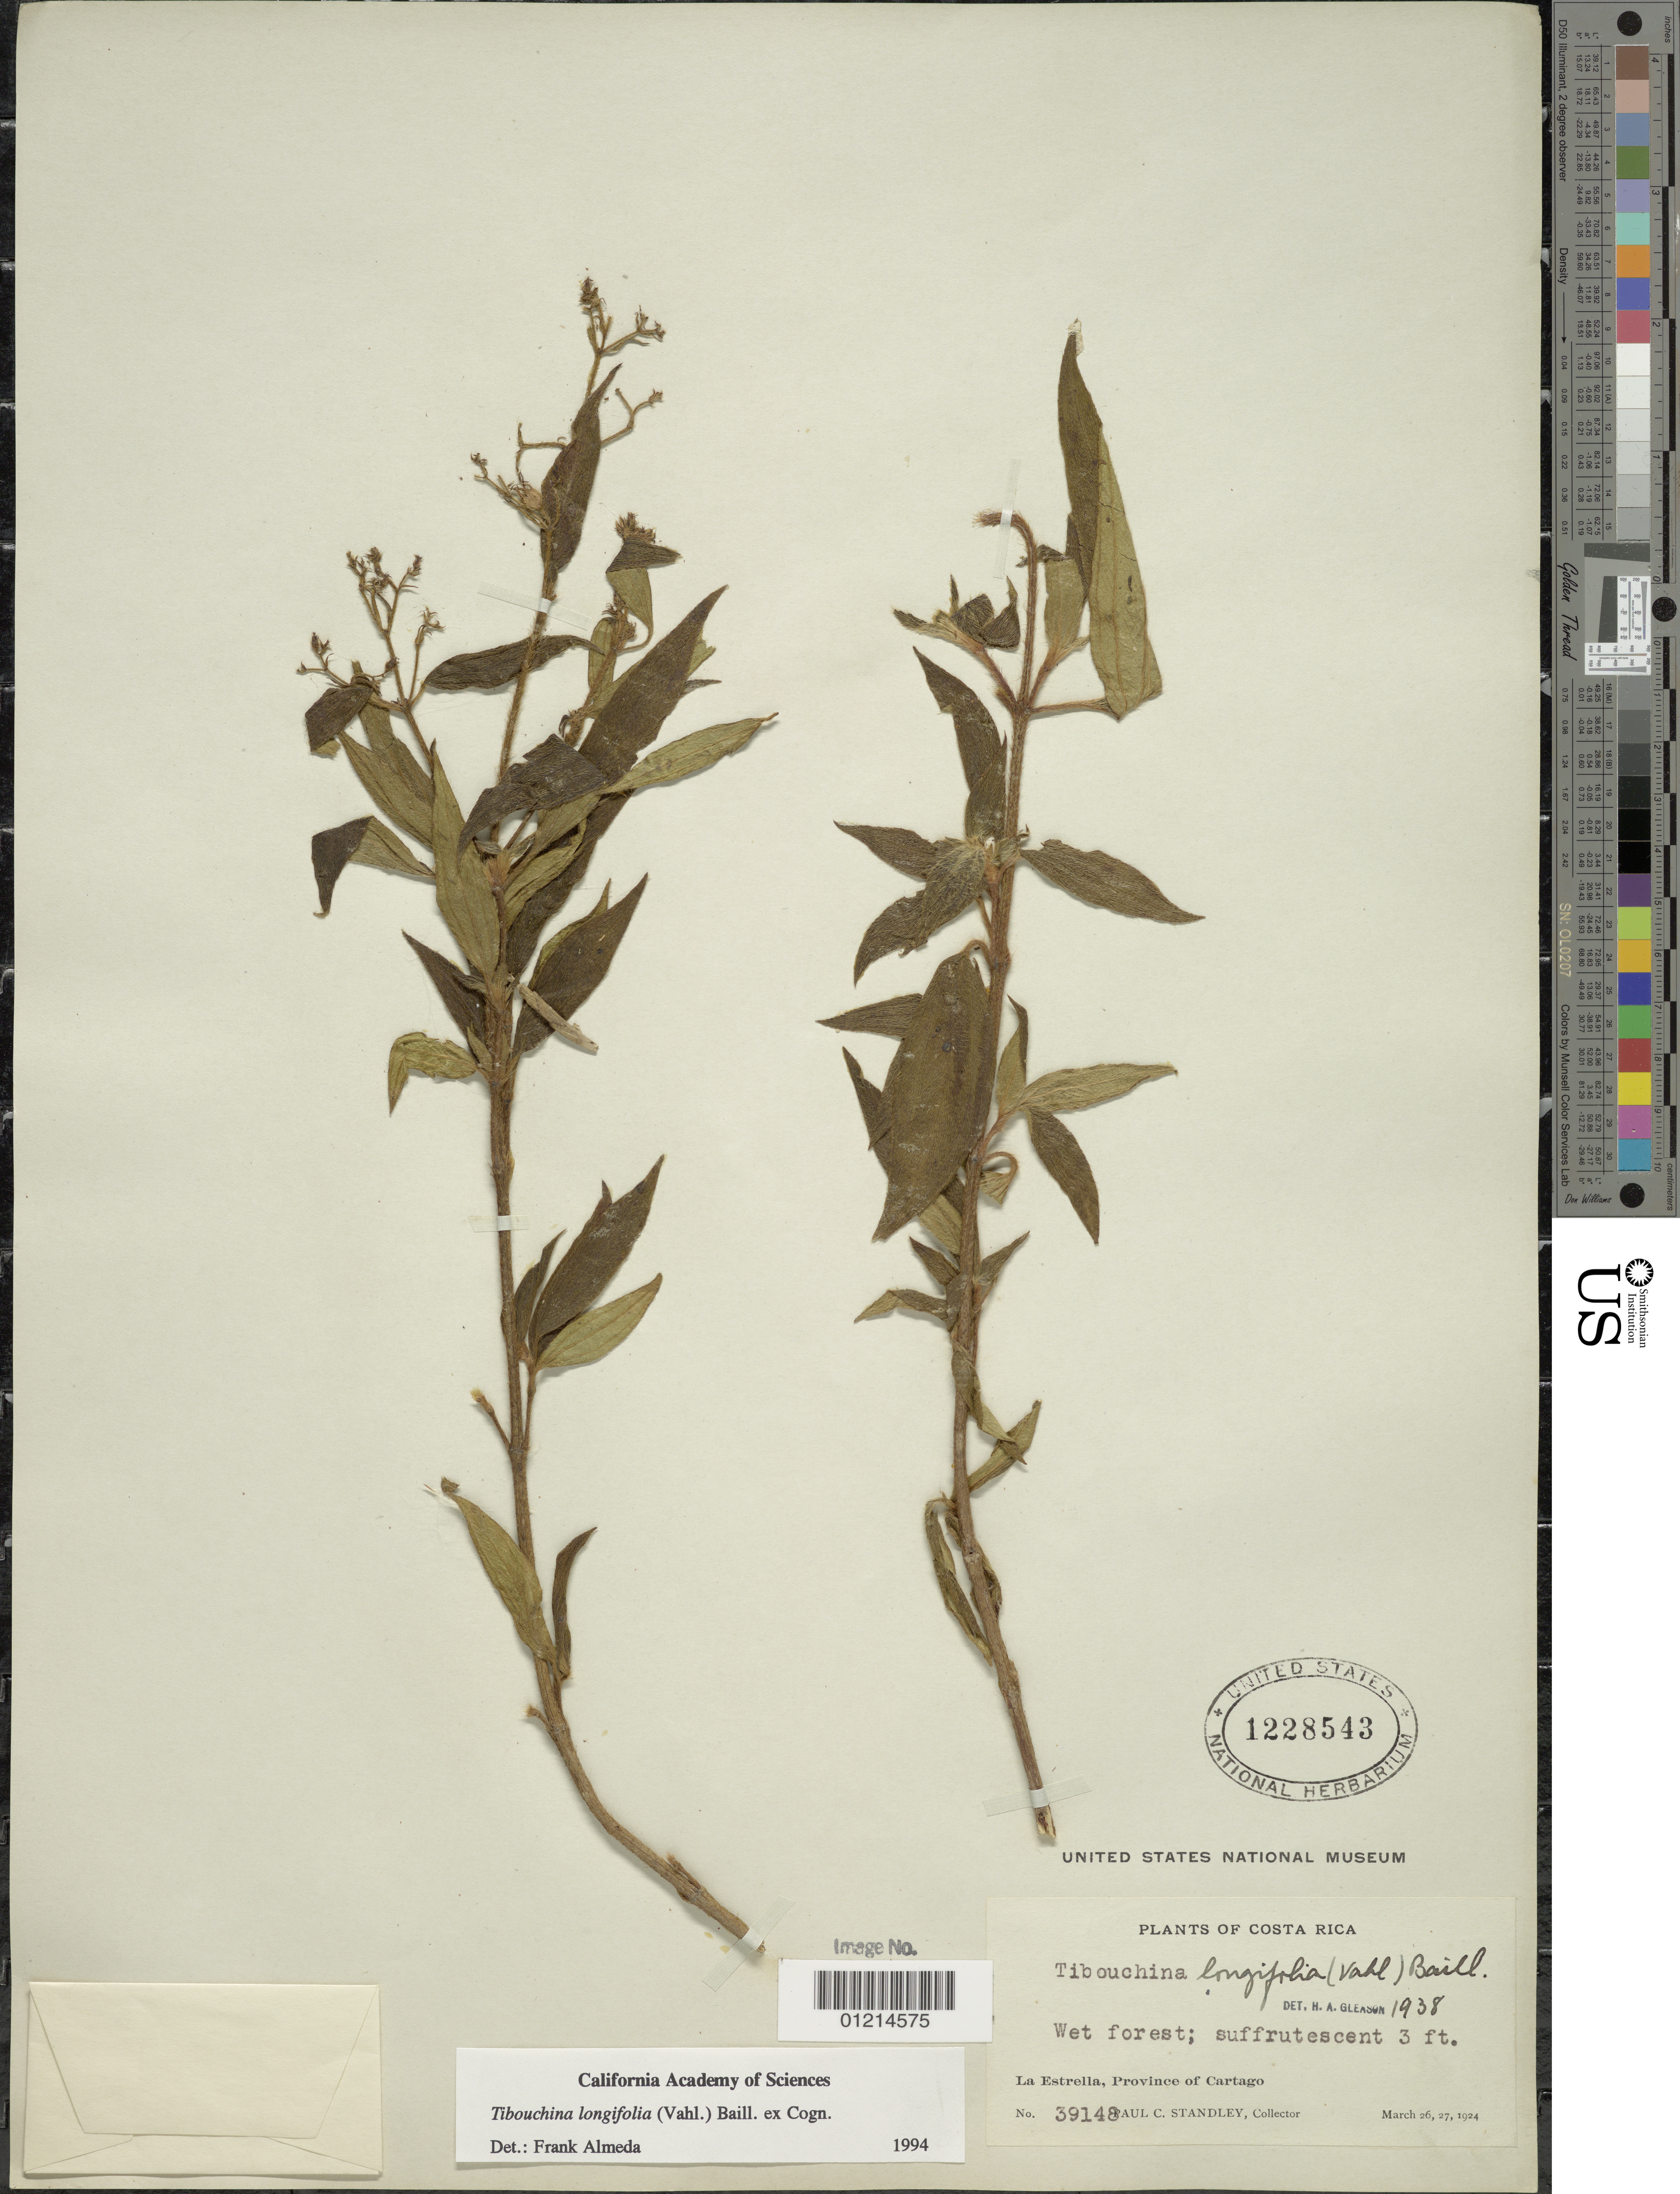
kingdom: Plantae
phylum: Tracheophyta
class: Magnoliopsida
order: Myrtales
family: Melastomataceae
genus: Chaetogastra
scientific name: Chaetogastra longifolia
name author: (Vahl) DC.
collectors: P. C. Standley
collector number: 39148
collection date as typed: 26 Mar 1924 and 27 Dec 1924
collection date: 1924-03-26,1924-12-27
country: Costa Rica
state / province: Cartago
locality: La Estrella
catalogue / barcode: US 1228543